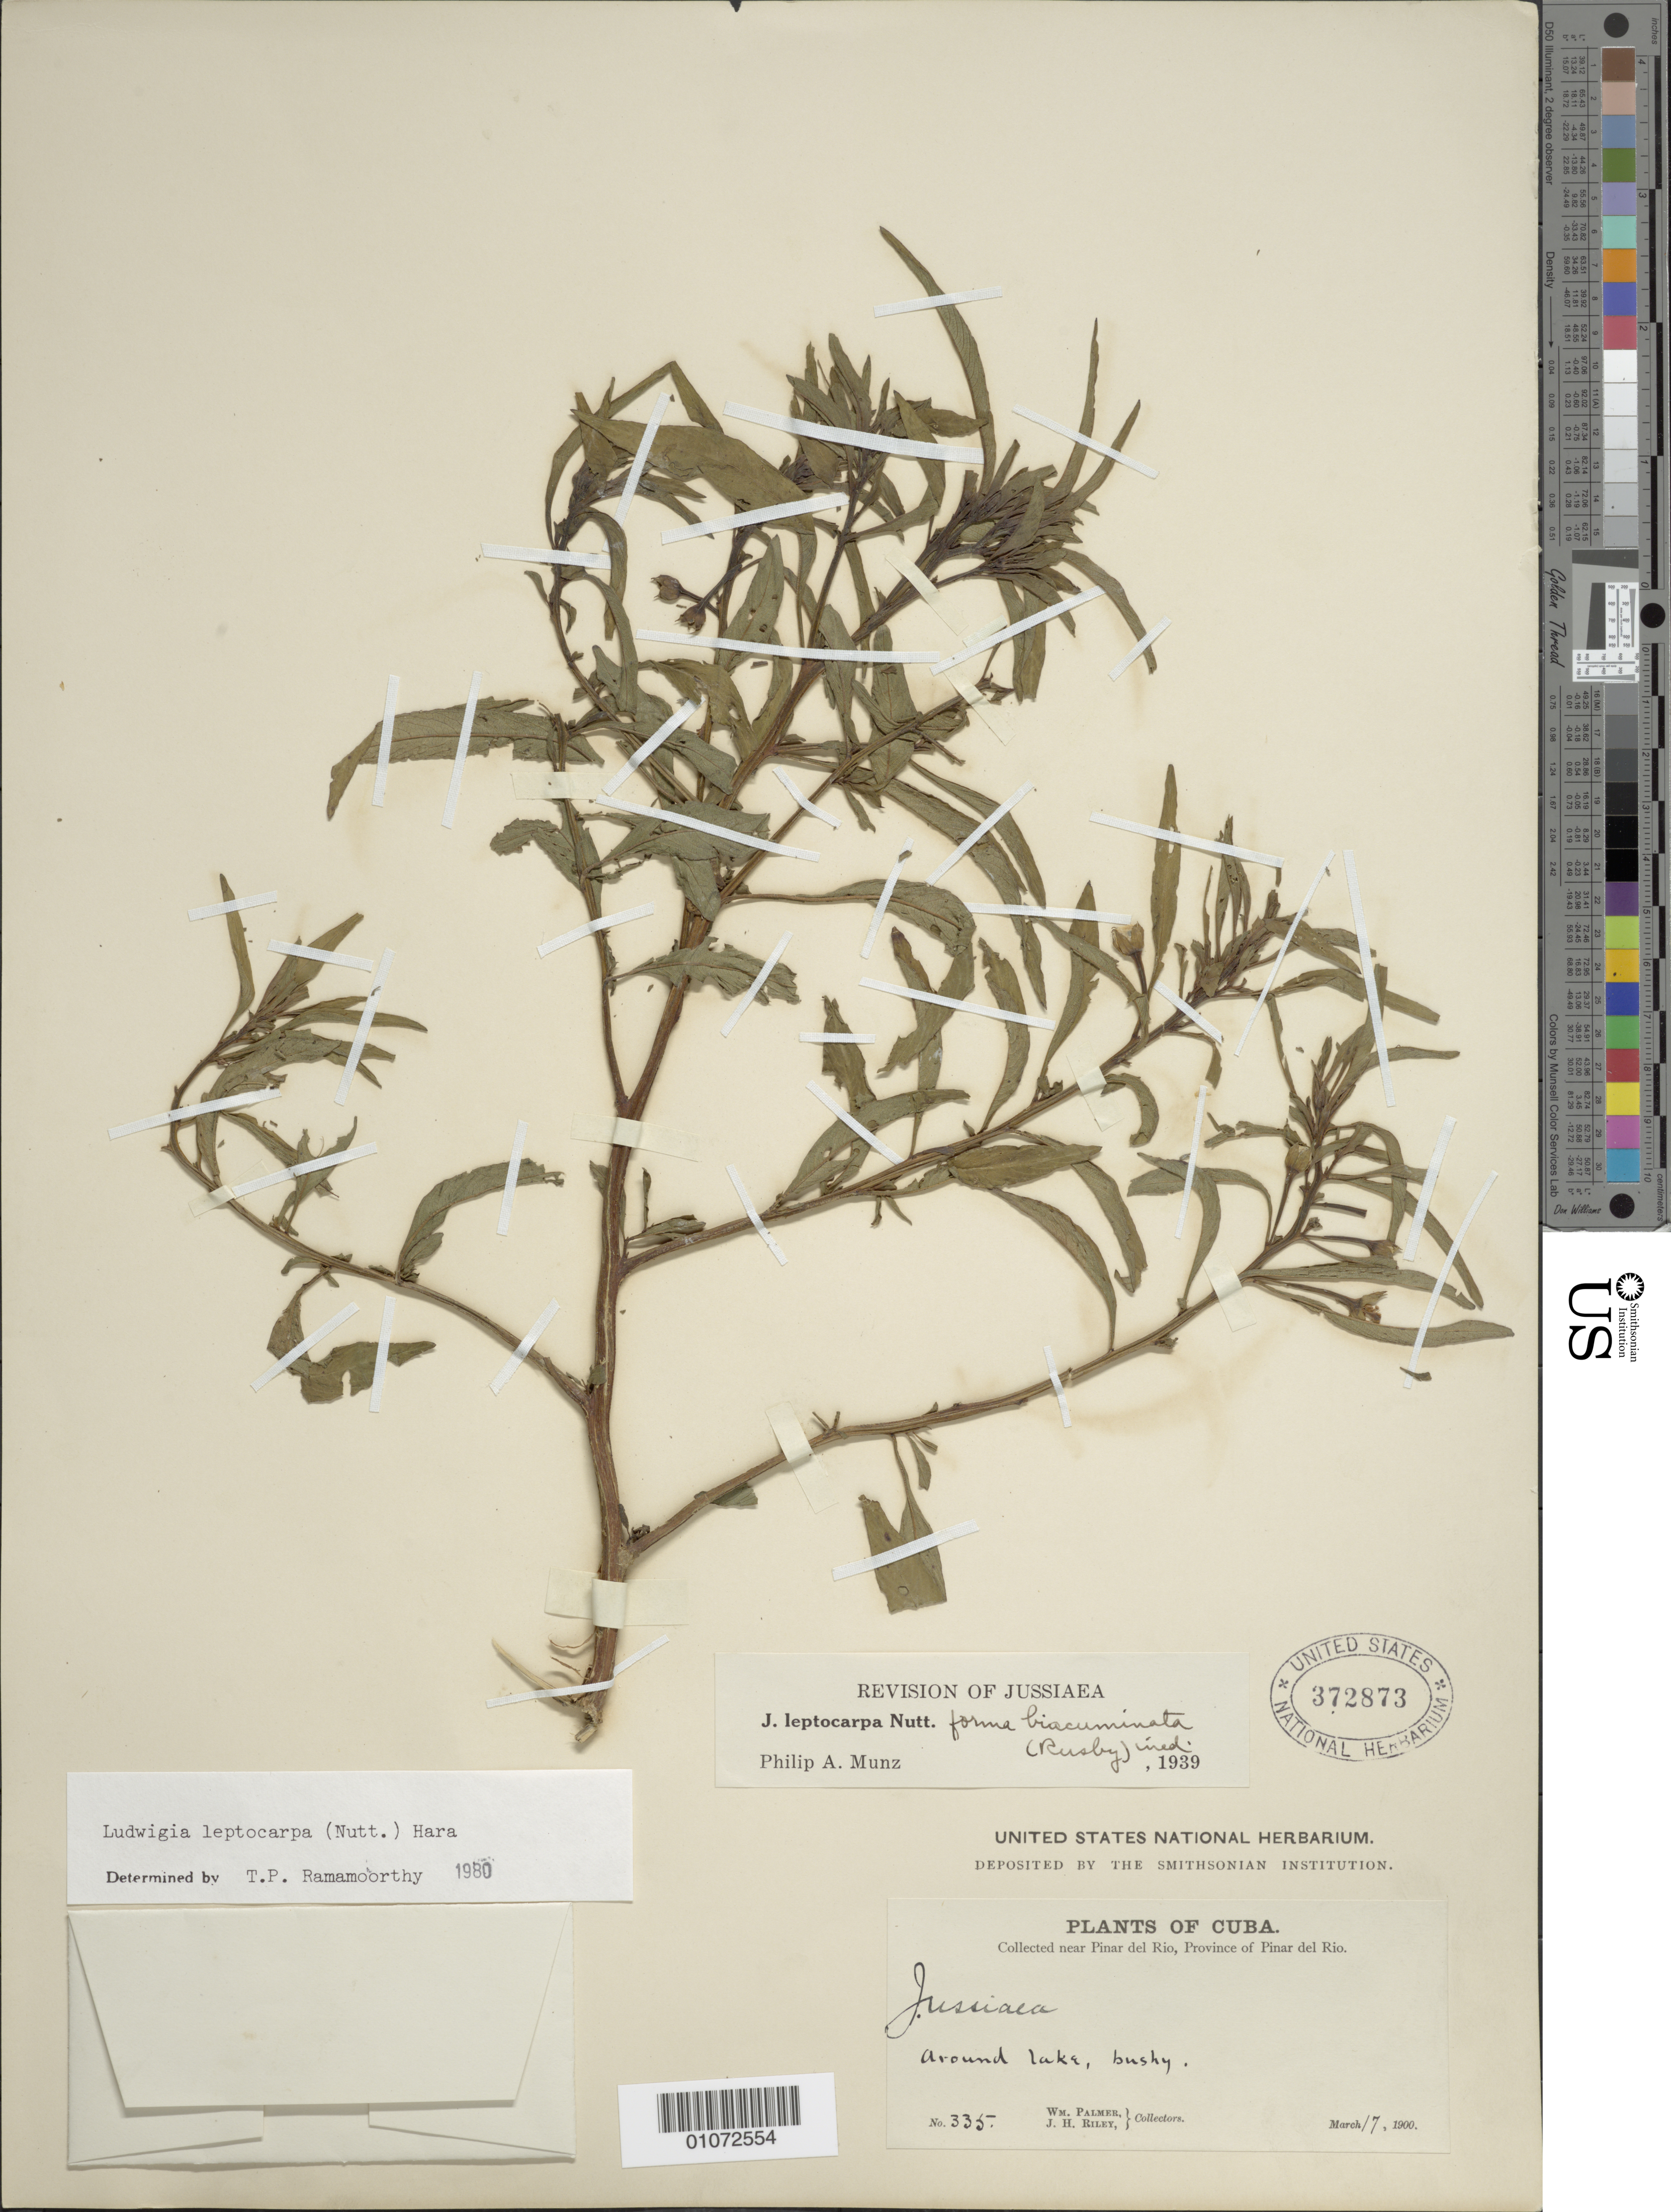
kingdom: Plantae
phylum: Tracheophyta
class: Magnoliopsida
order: Myrtales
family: Onagraceae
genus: Ludwigia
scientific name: Ludwigia leptocarpa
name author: (Nutt.) H. Hara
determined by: Ramamoorthy, T. P.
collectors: W. Palmer & J. H. Riley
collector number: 335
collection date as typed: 17 Mar 1900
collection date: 1900-03-17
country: Cuba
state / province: Pinar del Rio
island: Cuba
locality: Around lake, collected near Pinar del Rio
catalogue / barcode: US 372873